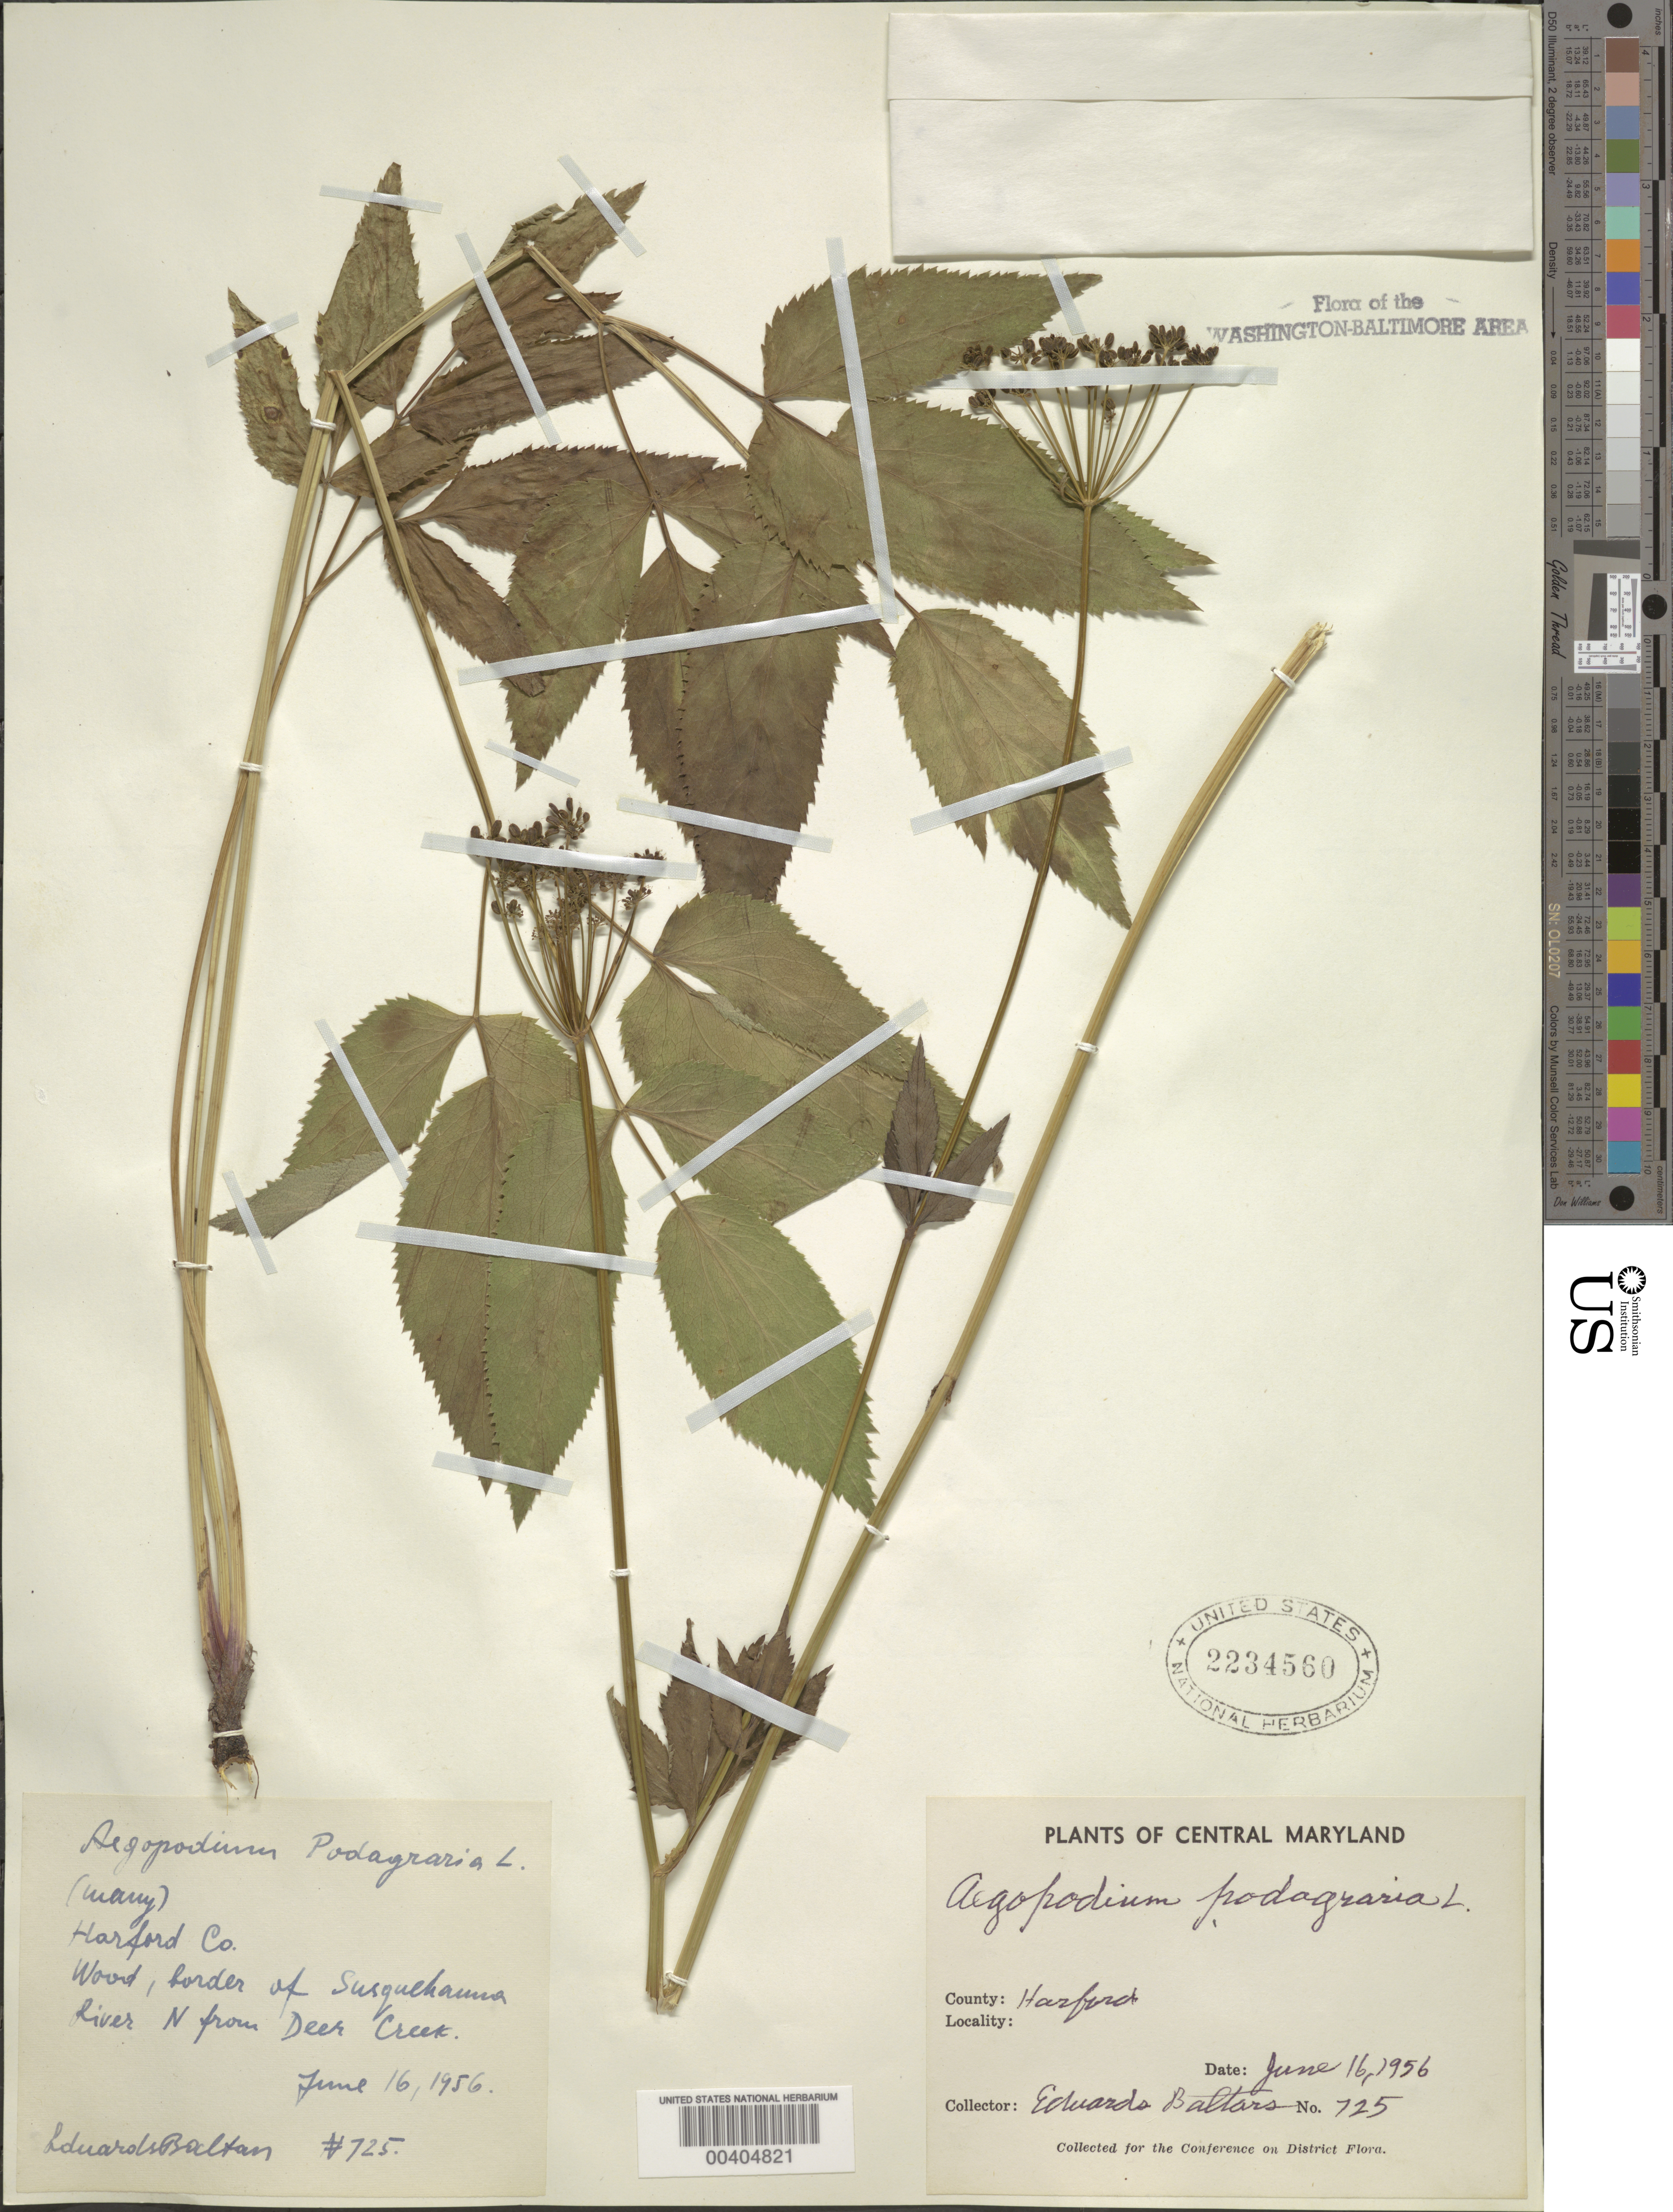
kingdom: Plantae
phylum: Tracheophyta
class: Magnoliopsida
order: Apiales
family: Apiaceae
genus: Aegopodium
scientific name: Aegopodium podagraria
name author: L.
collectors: E. Baltars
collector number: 725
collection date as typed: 16 Jun 1956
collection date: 1956-06-16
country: United States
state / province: Maryland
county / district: Harford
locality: Susquehanna River north from Deer Creek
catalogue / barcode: US 2234560